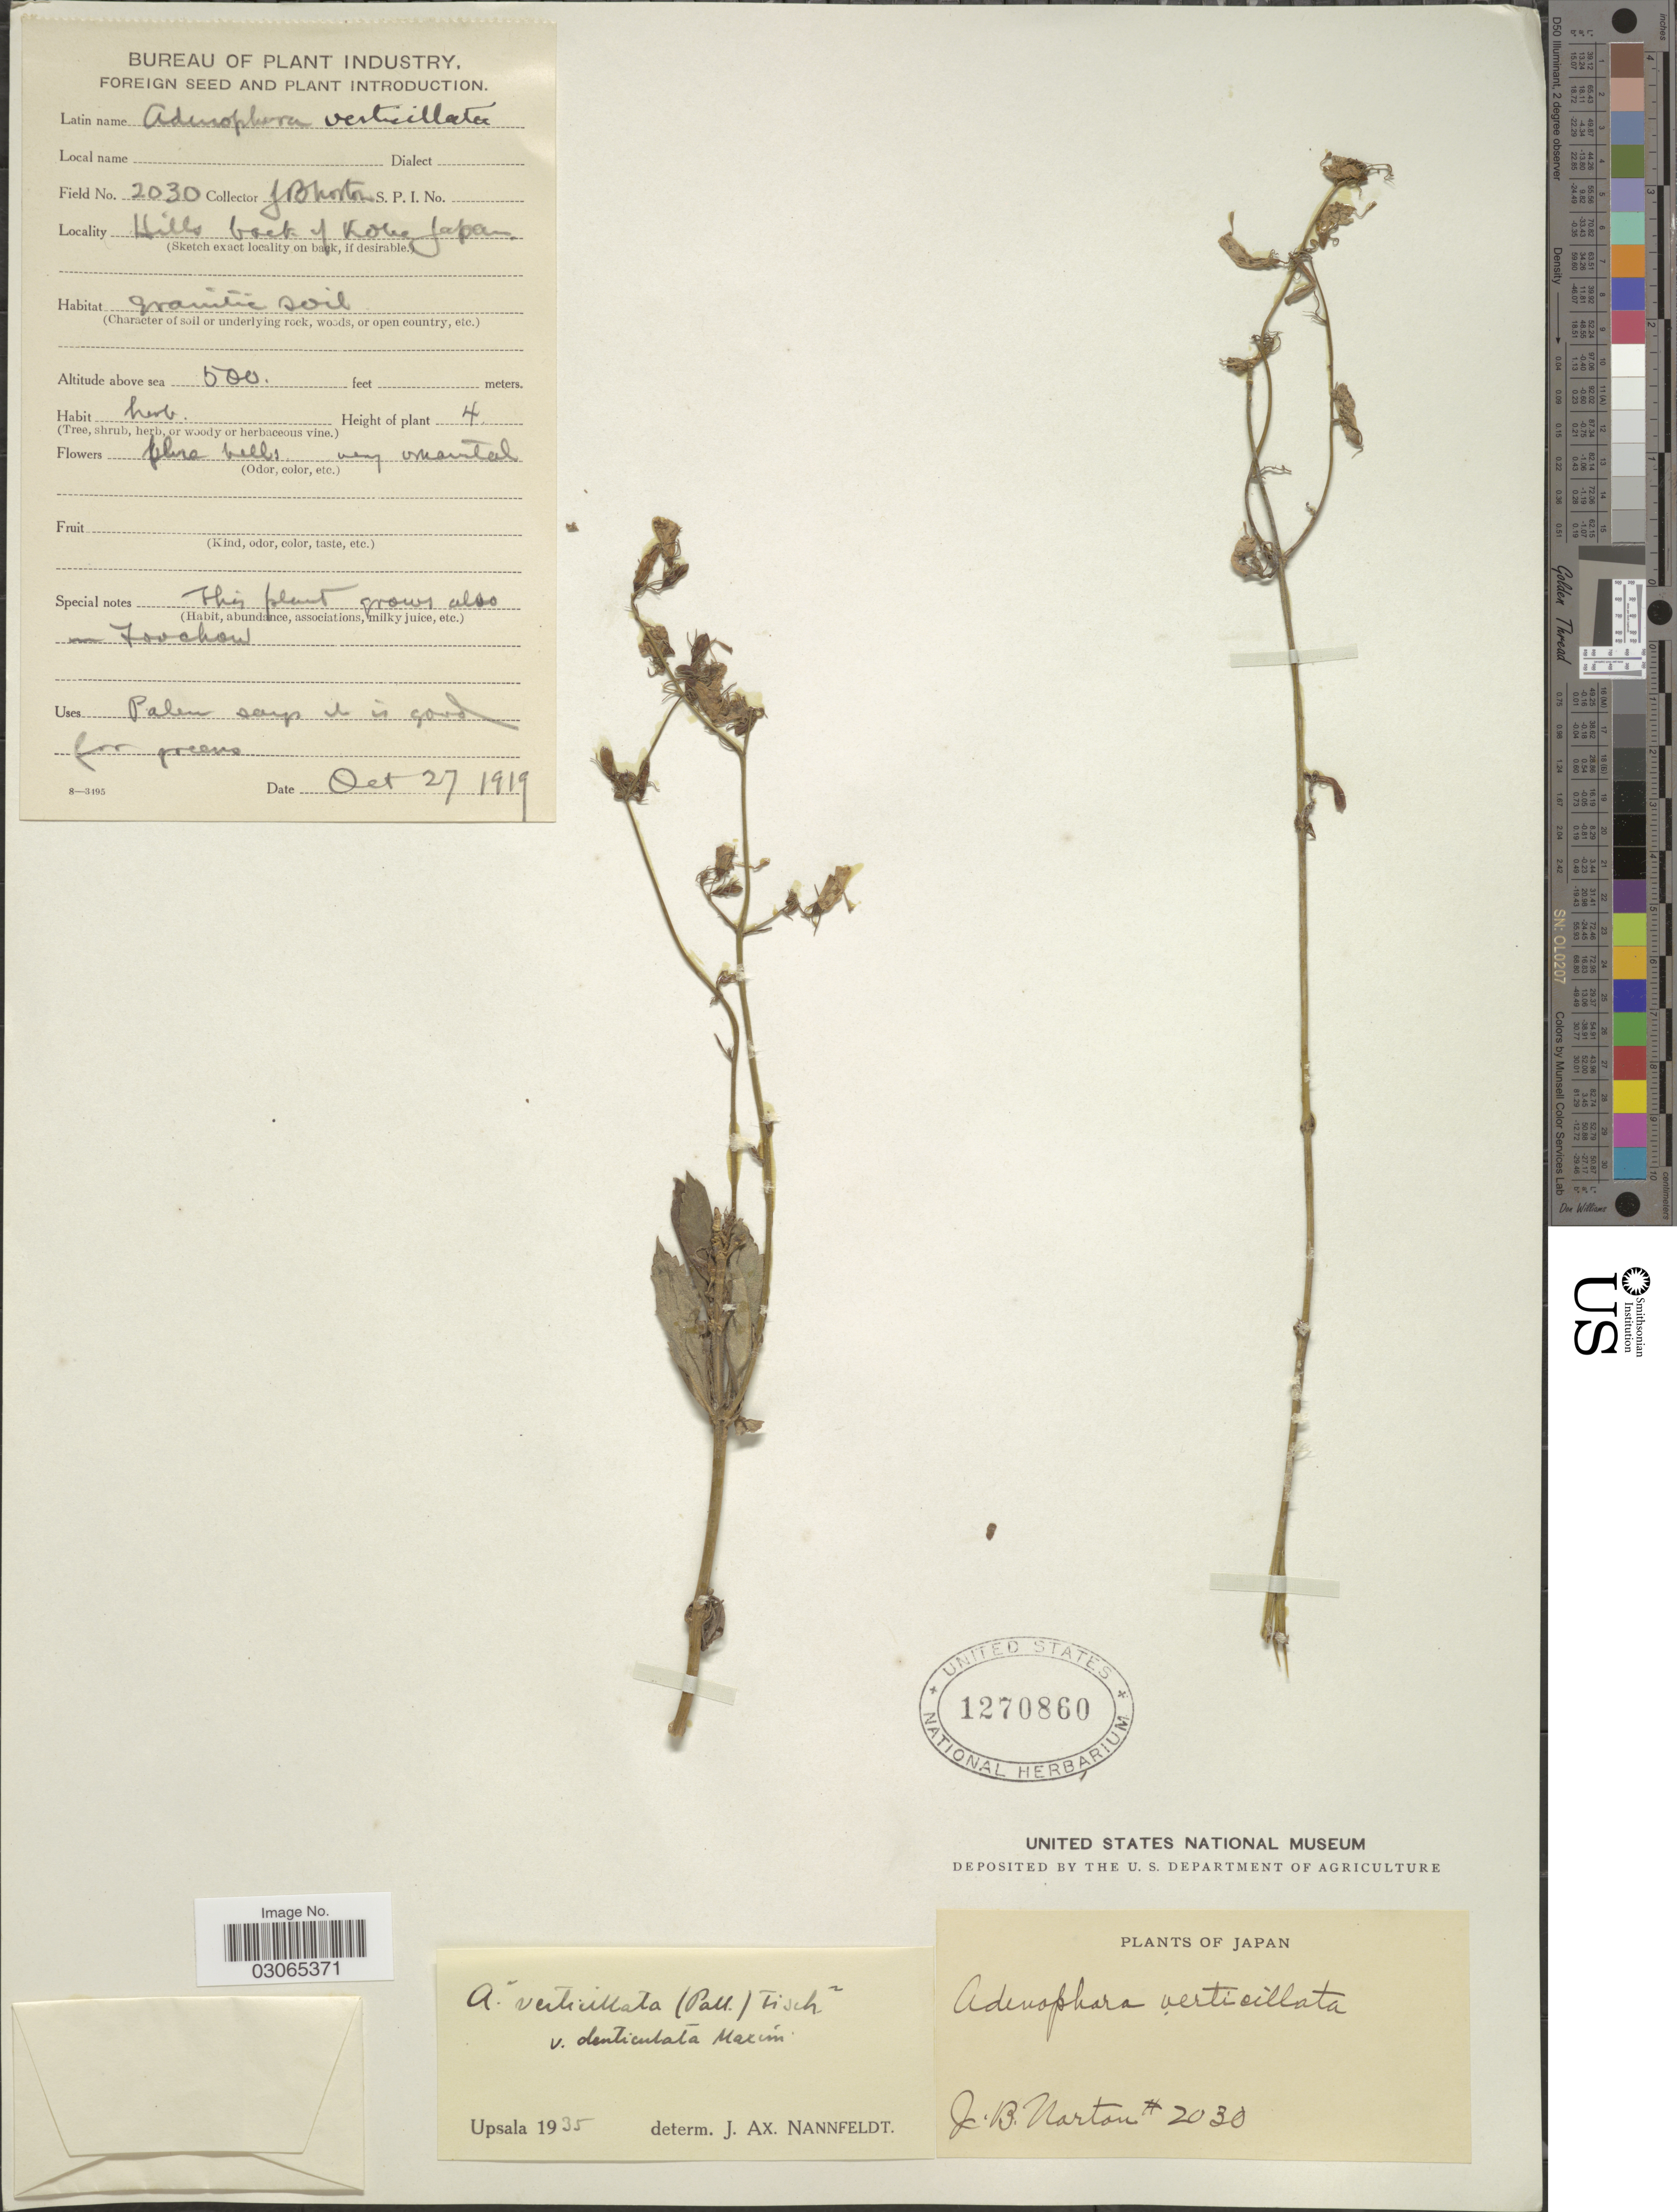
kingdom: Plantae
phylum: Tracheophyta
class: Magnoliopsida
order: Asterales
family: Campanulaceae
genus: Adenophora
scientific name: Adenophora verticillata var. denticulata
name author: Korsh.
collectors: J. B. Norton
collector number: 2030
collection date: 1919-10-27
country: Japan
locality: Hills back of Kobe.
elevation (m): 152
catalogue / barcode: US 1270860